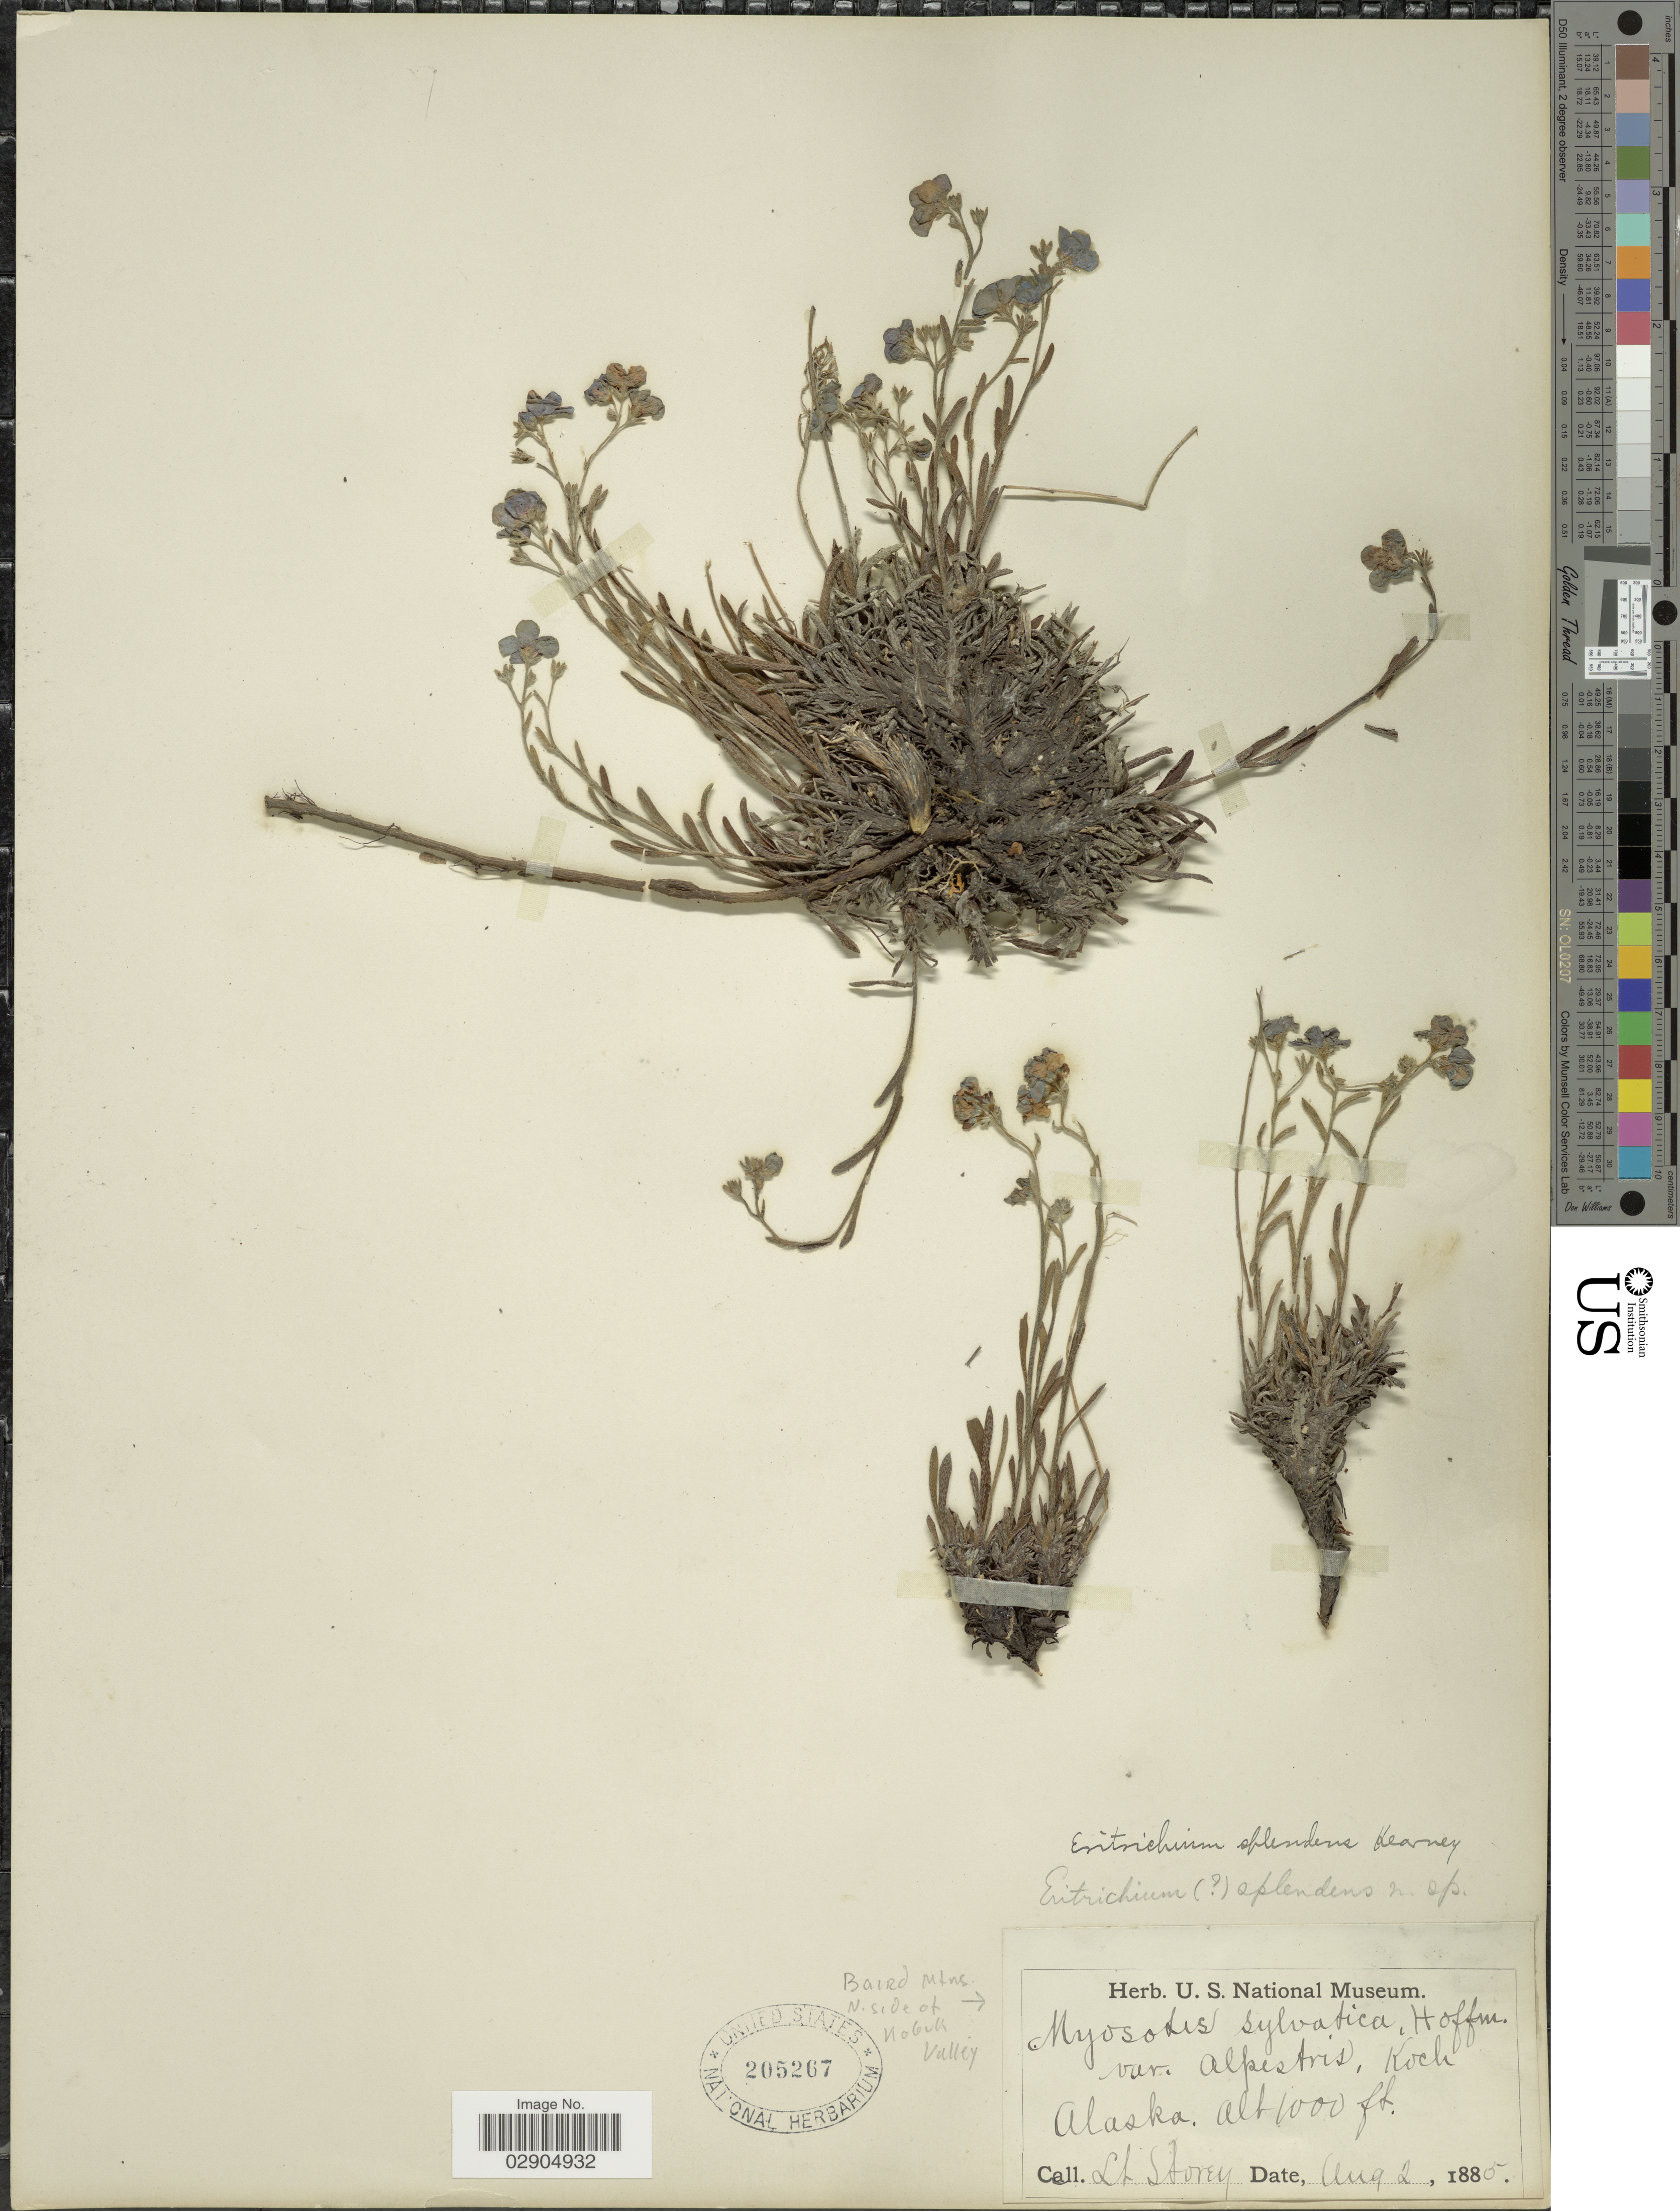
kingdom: Plantae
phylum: Tracheophyta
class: Magnoliopsida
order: Boraginales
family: Boraginaceae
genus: Eritrichium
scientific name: Eritrichium splendens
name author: Kearney ex W. Wight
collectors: L. Storey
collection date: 1885-08-02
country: United States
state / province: Alaska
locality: Baird Mtns, N. side at Nobik Valley.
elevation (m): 305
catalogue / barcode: US 205267